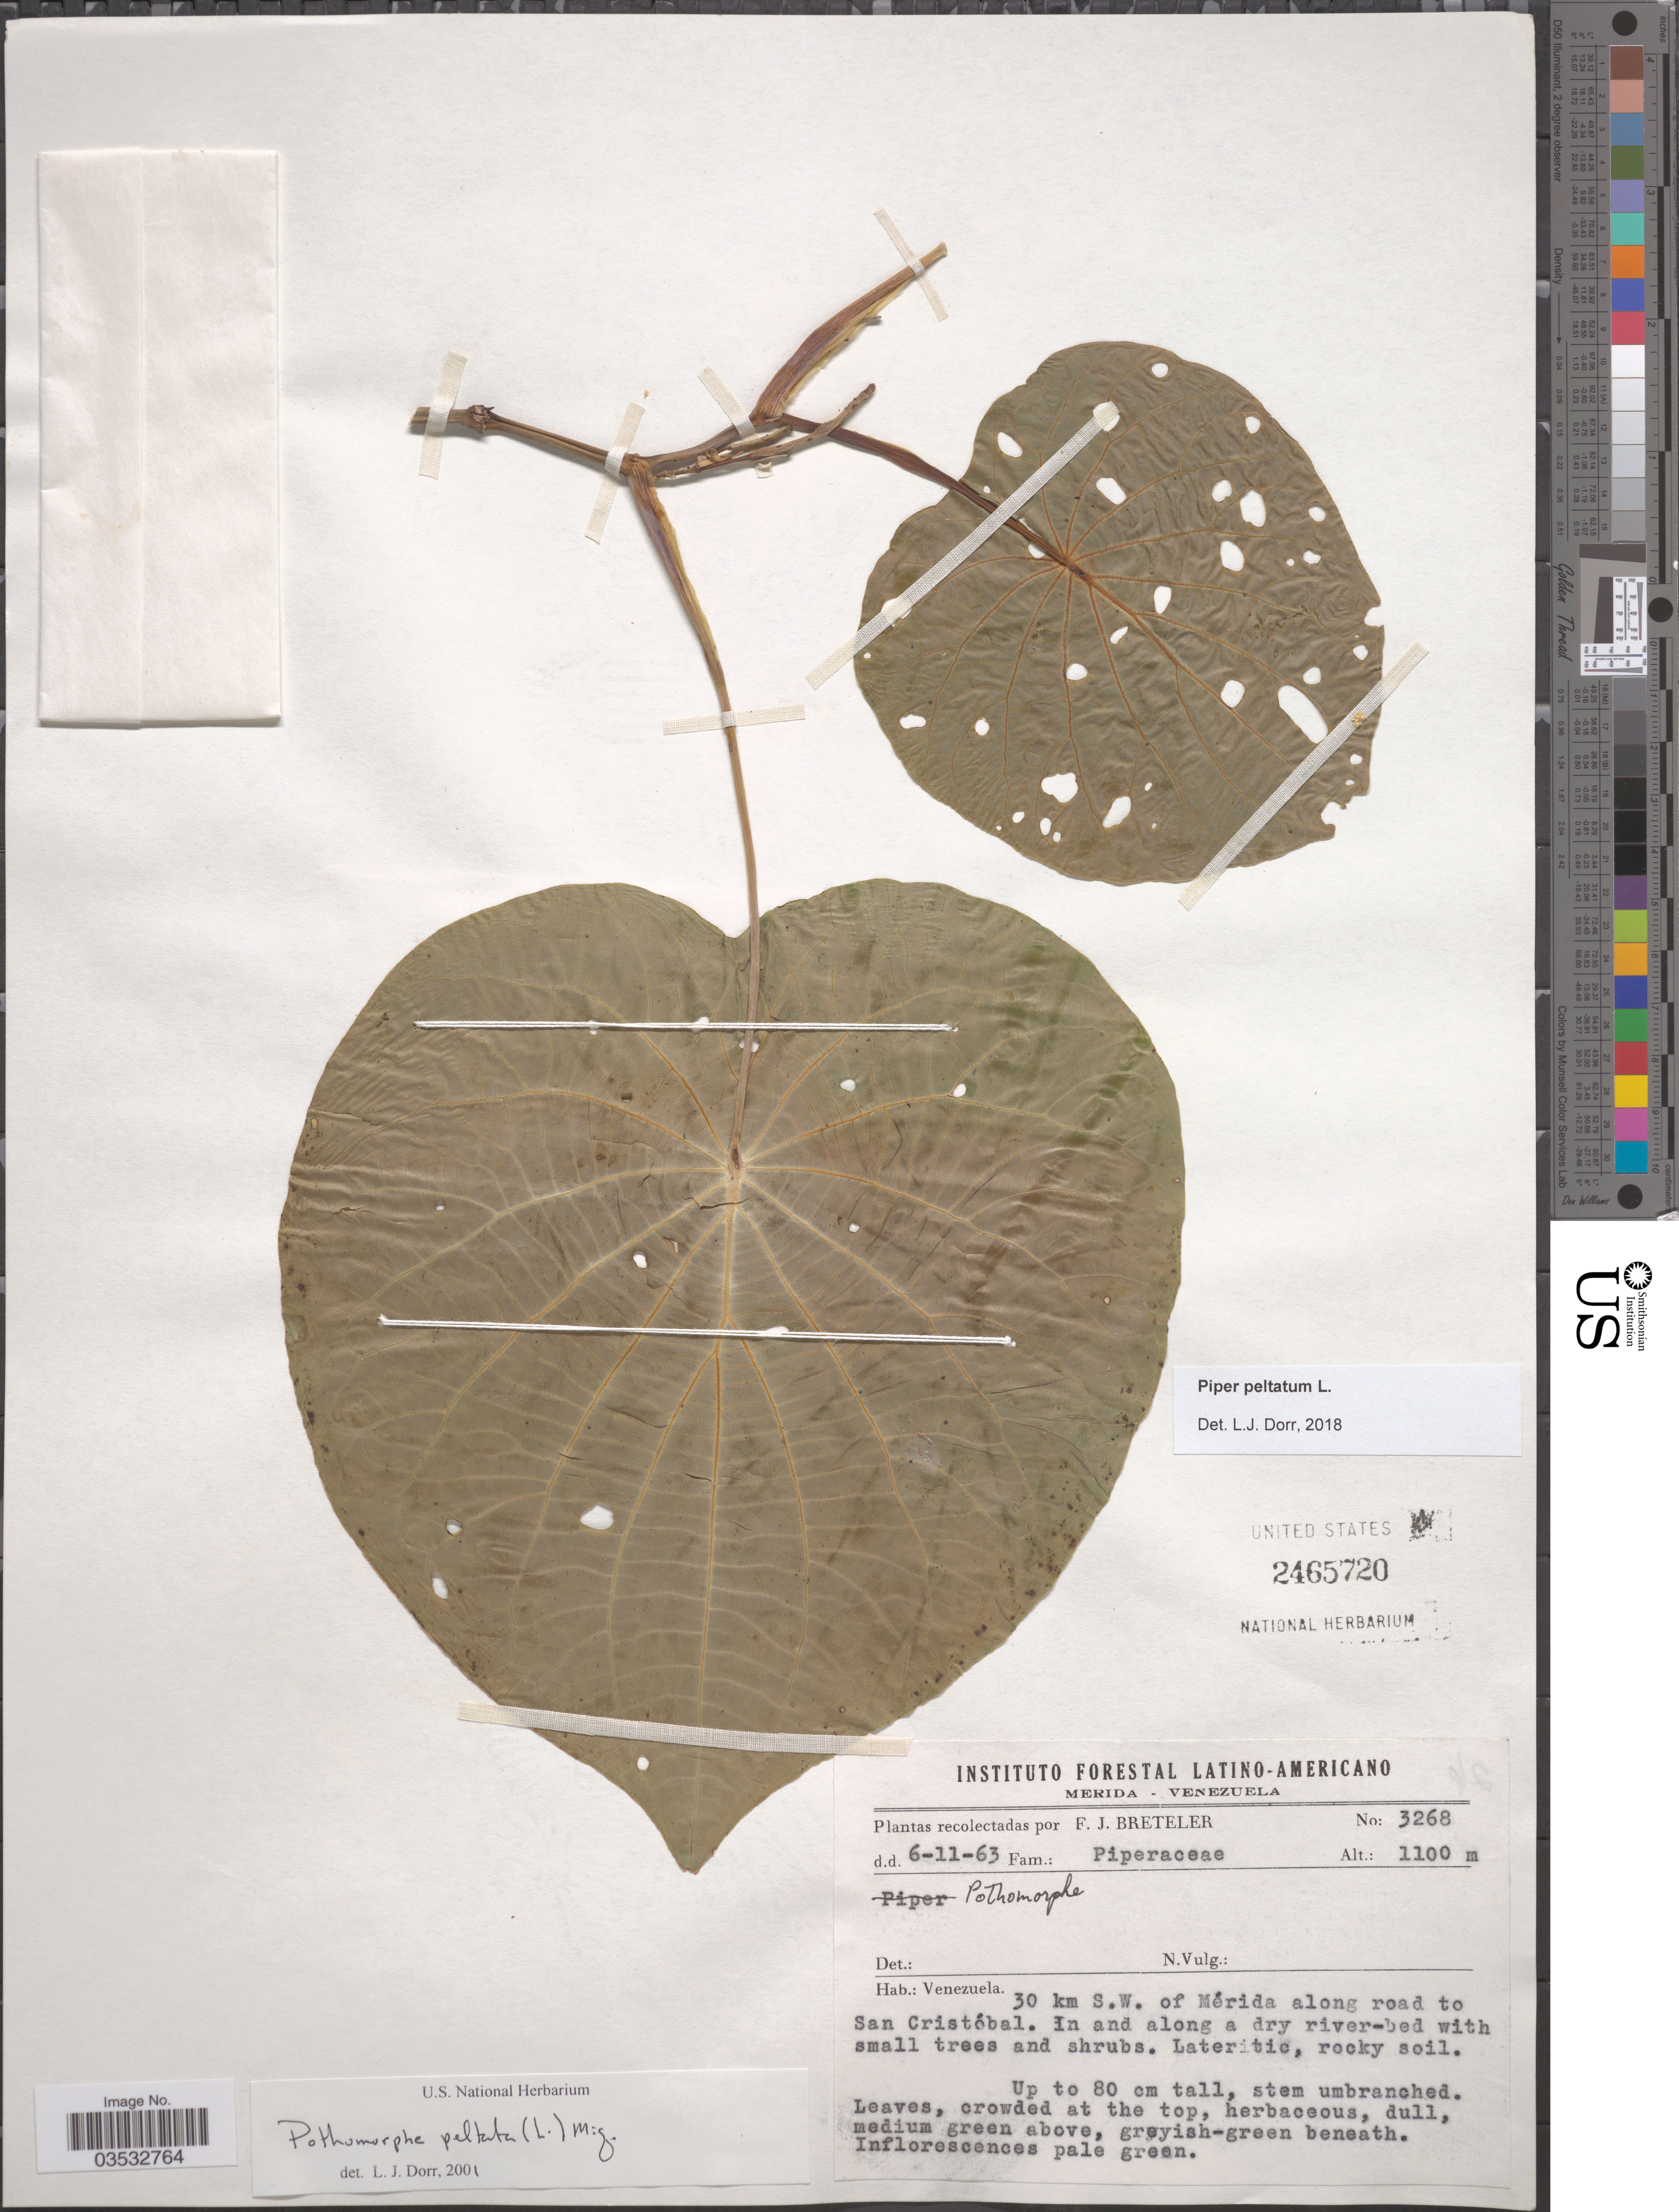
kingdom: Plantae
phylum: Tracheophyta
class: Magnoliopsida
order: Piperales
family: Piperaceae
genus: Piper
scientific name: Piper peltatum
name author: L.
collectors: F. J. Breteler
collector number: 3268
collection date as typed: Transcribed d/m/y: 6/11/63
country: Venezuela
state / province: Merida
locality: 30 km S.W. of Mérida along road to San Cristóbal.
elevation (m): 1100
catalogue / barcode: US 2465720